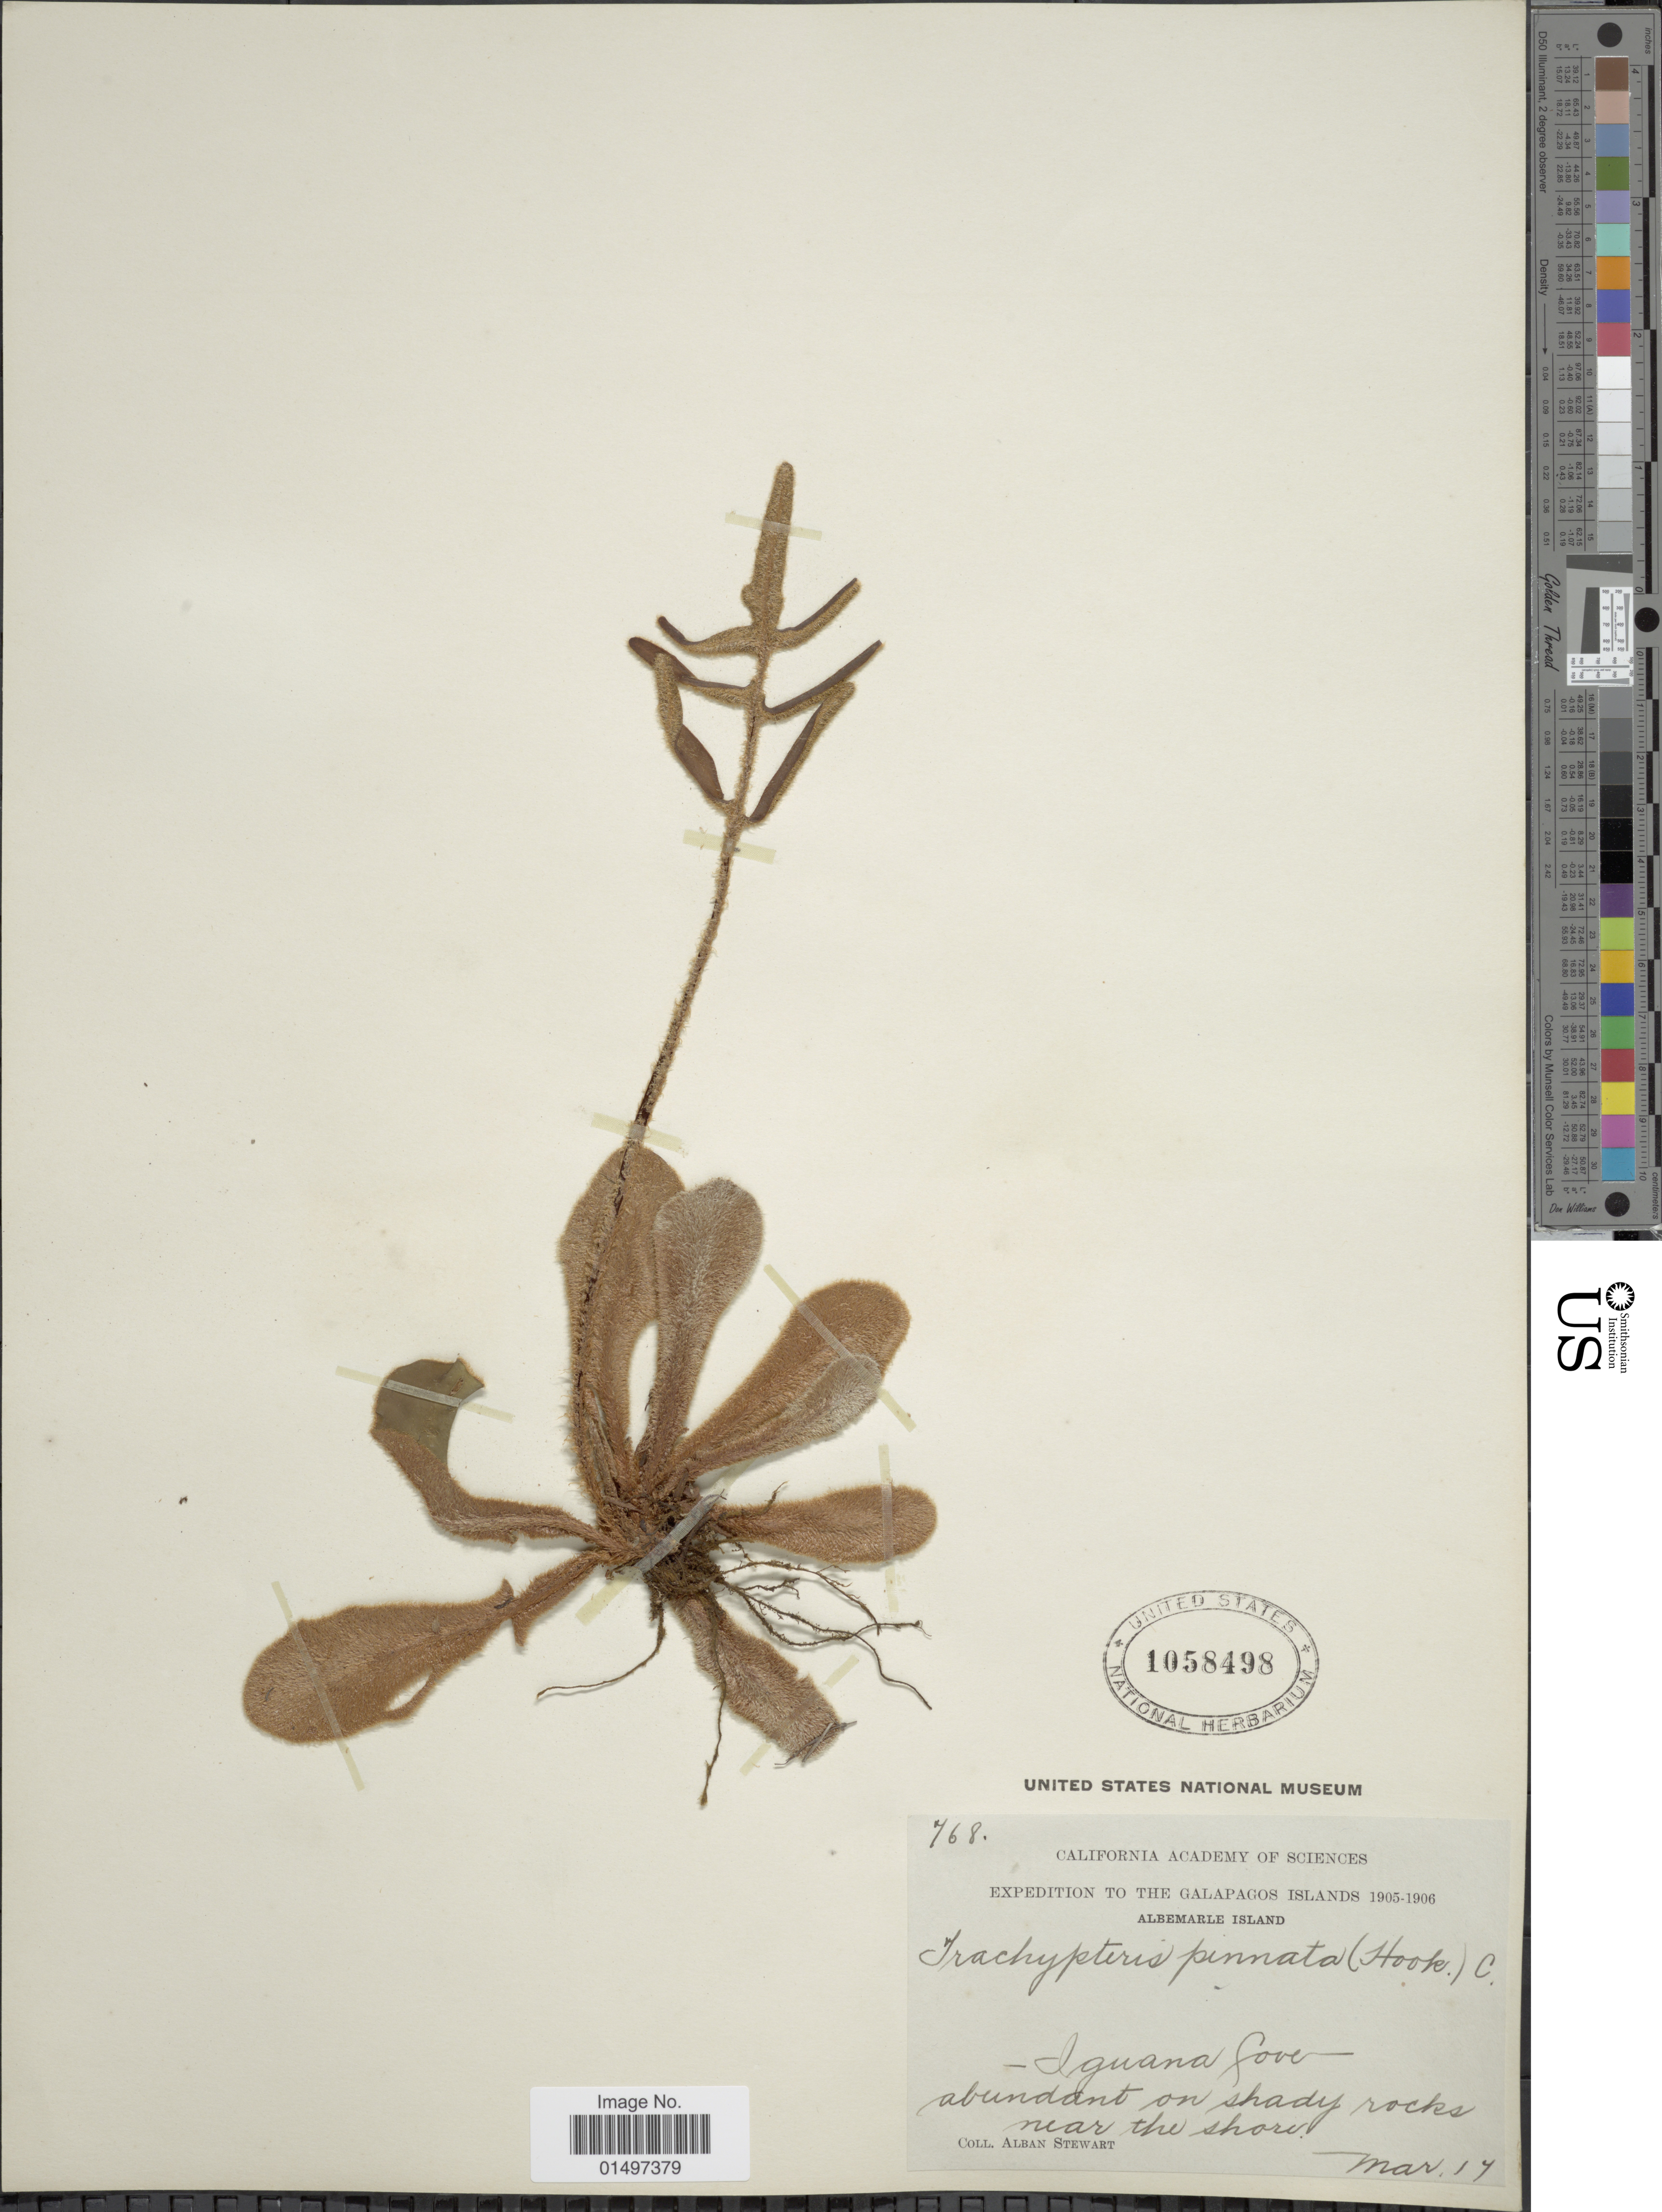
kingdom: Plantae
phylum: Tracheophyta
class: Polypodiopsida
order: Polypodiales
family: Pteridaceae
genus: Trachypteris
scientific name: Trachypteris pinnata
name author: (Hook. f.) C. Chr.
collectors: A. Stewart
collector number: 768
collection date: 1905-03-17/1906-03-17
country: Ecuador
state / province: Colón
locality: Galapagos Islands. Albermarle Island. Iguana Cove.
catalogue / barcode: US 1058498